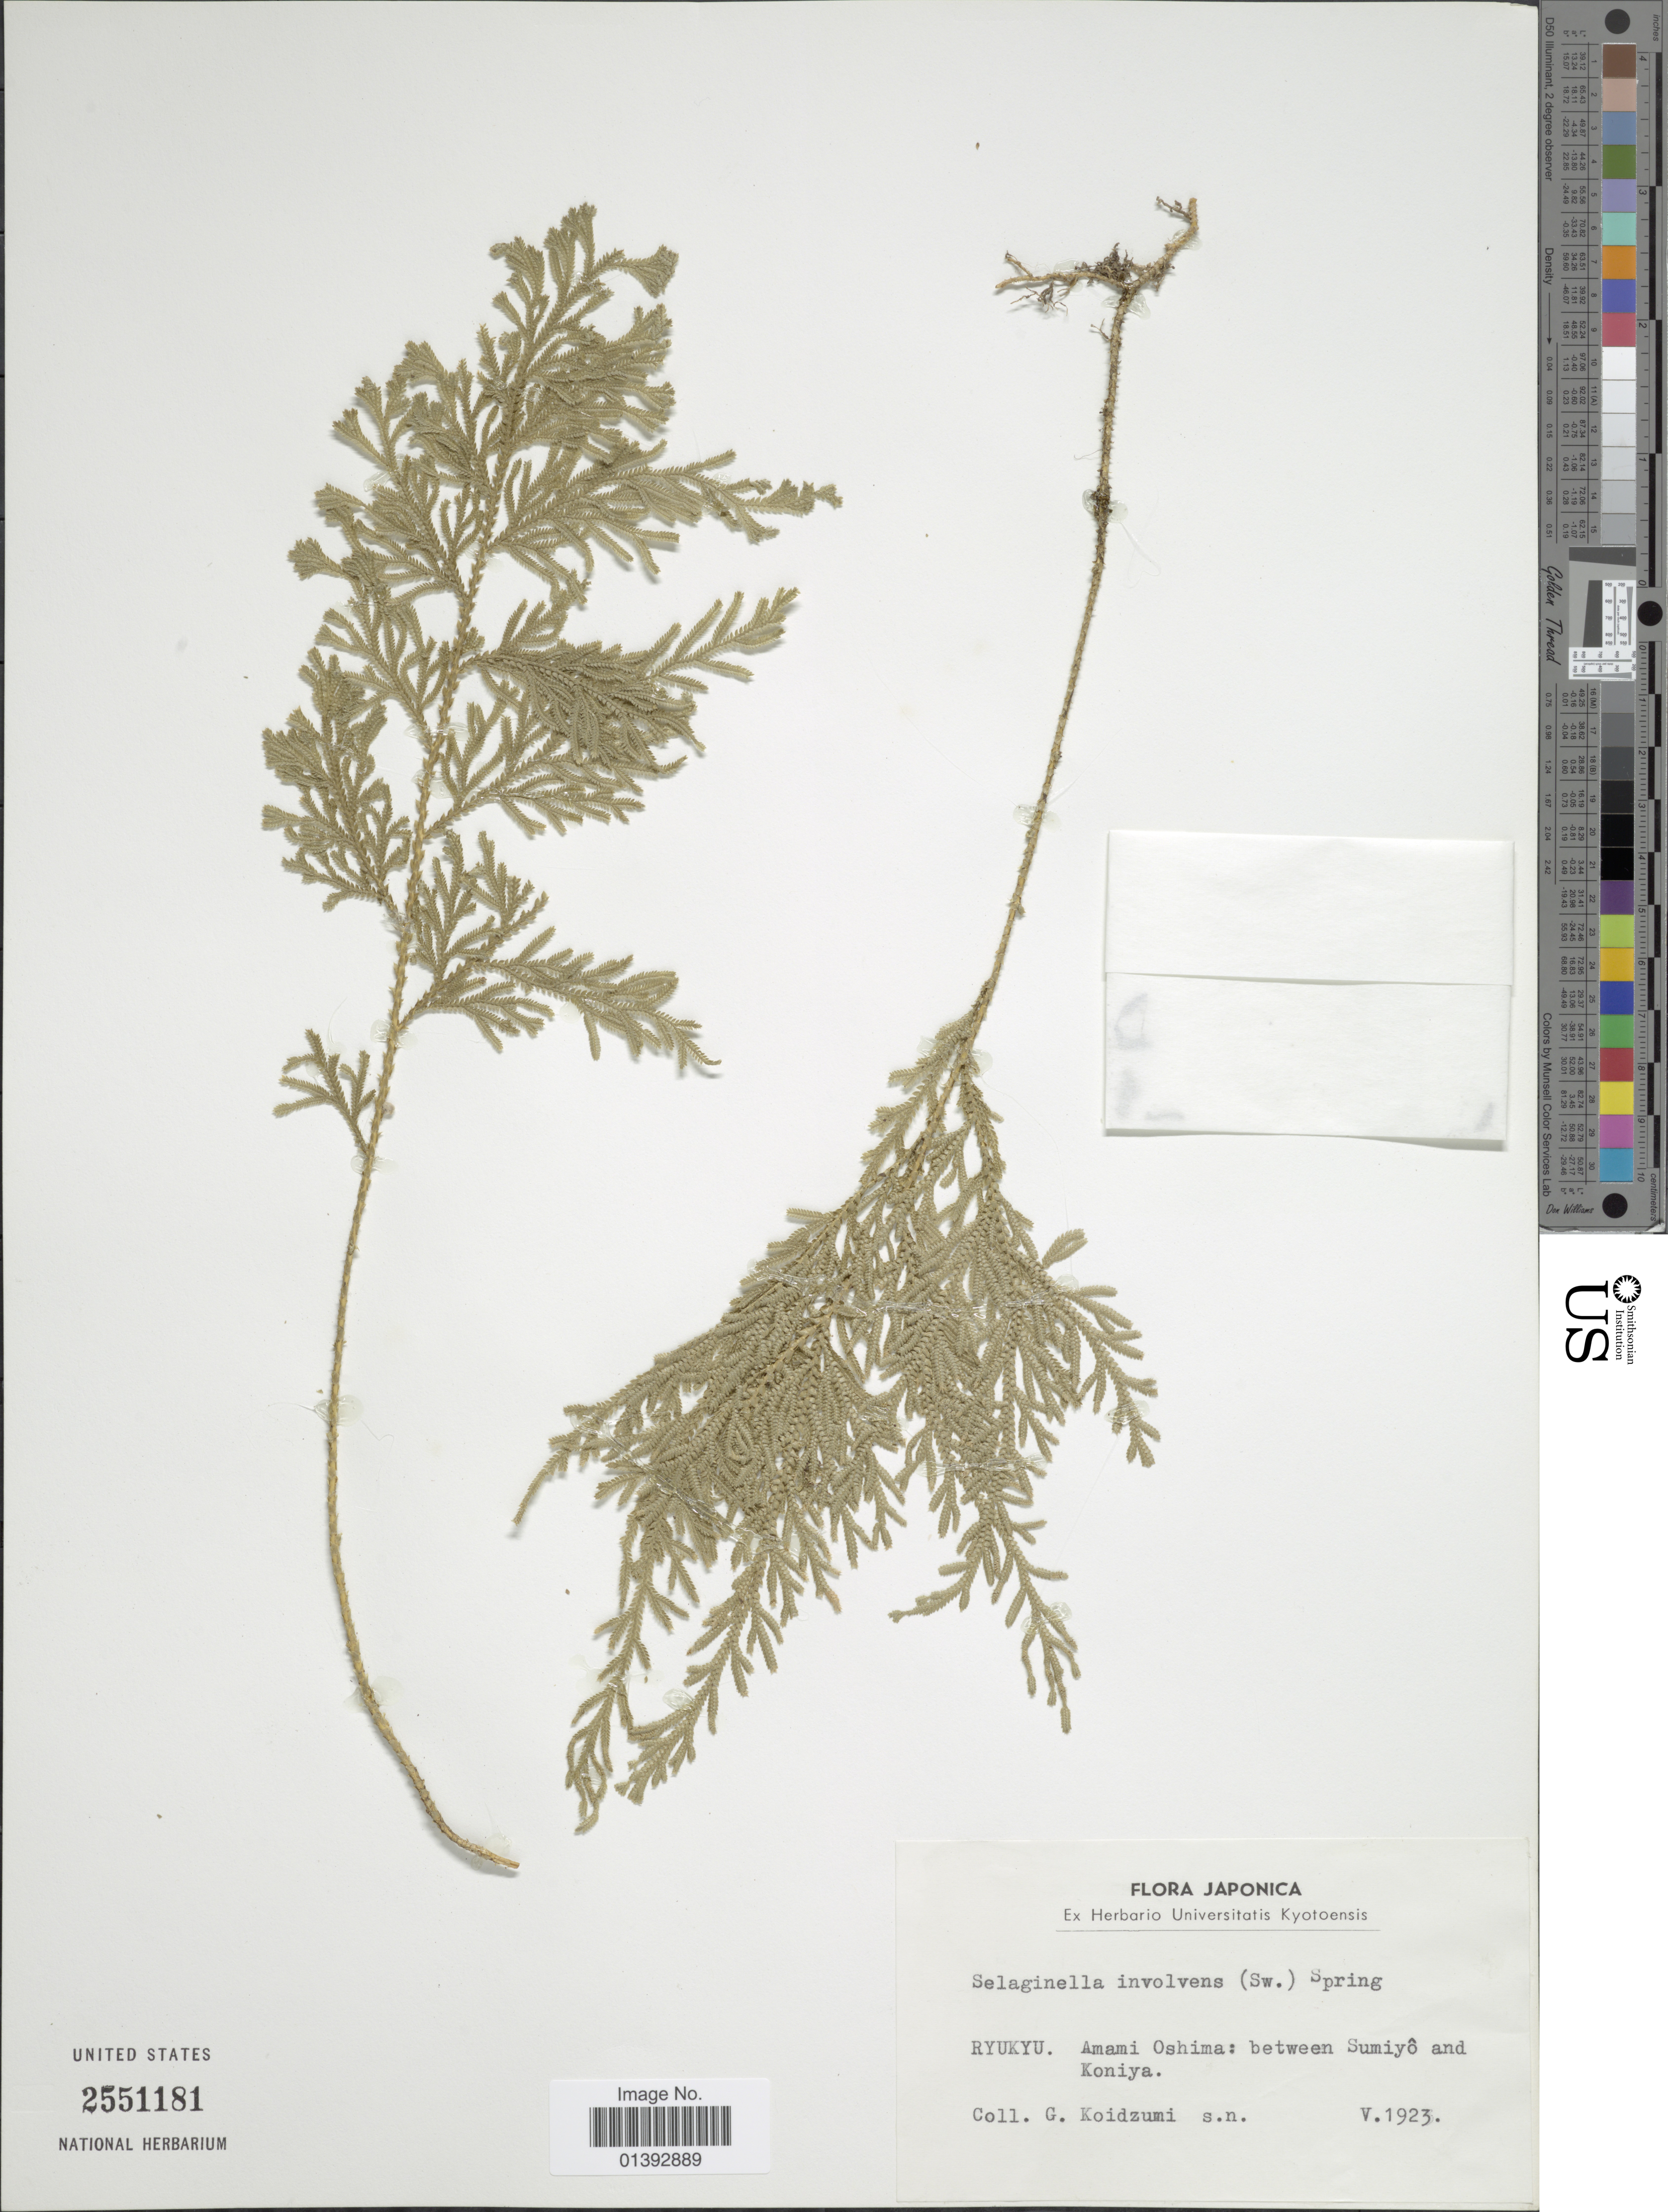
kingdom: Plantae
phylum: Tracheophyta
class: Lycopodiopsida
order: Selaginellales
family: Selaginellaceae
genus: Selaginella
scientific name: Selaginella involvens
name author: (Sw.) Spring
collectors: G. Koidzumi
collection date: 1923-05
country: Japan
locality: Amami Oshima: between Sumiyo and Koniya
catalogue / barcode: US 2551181